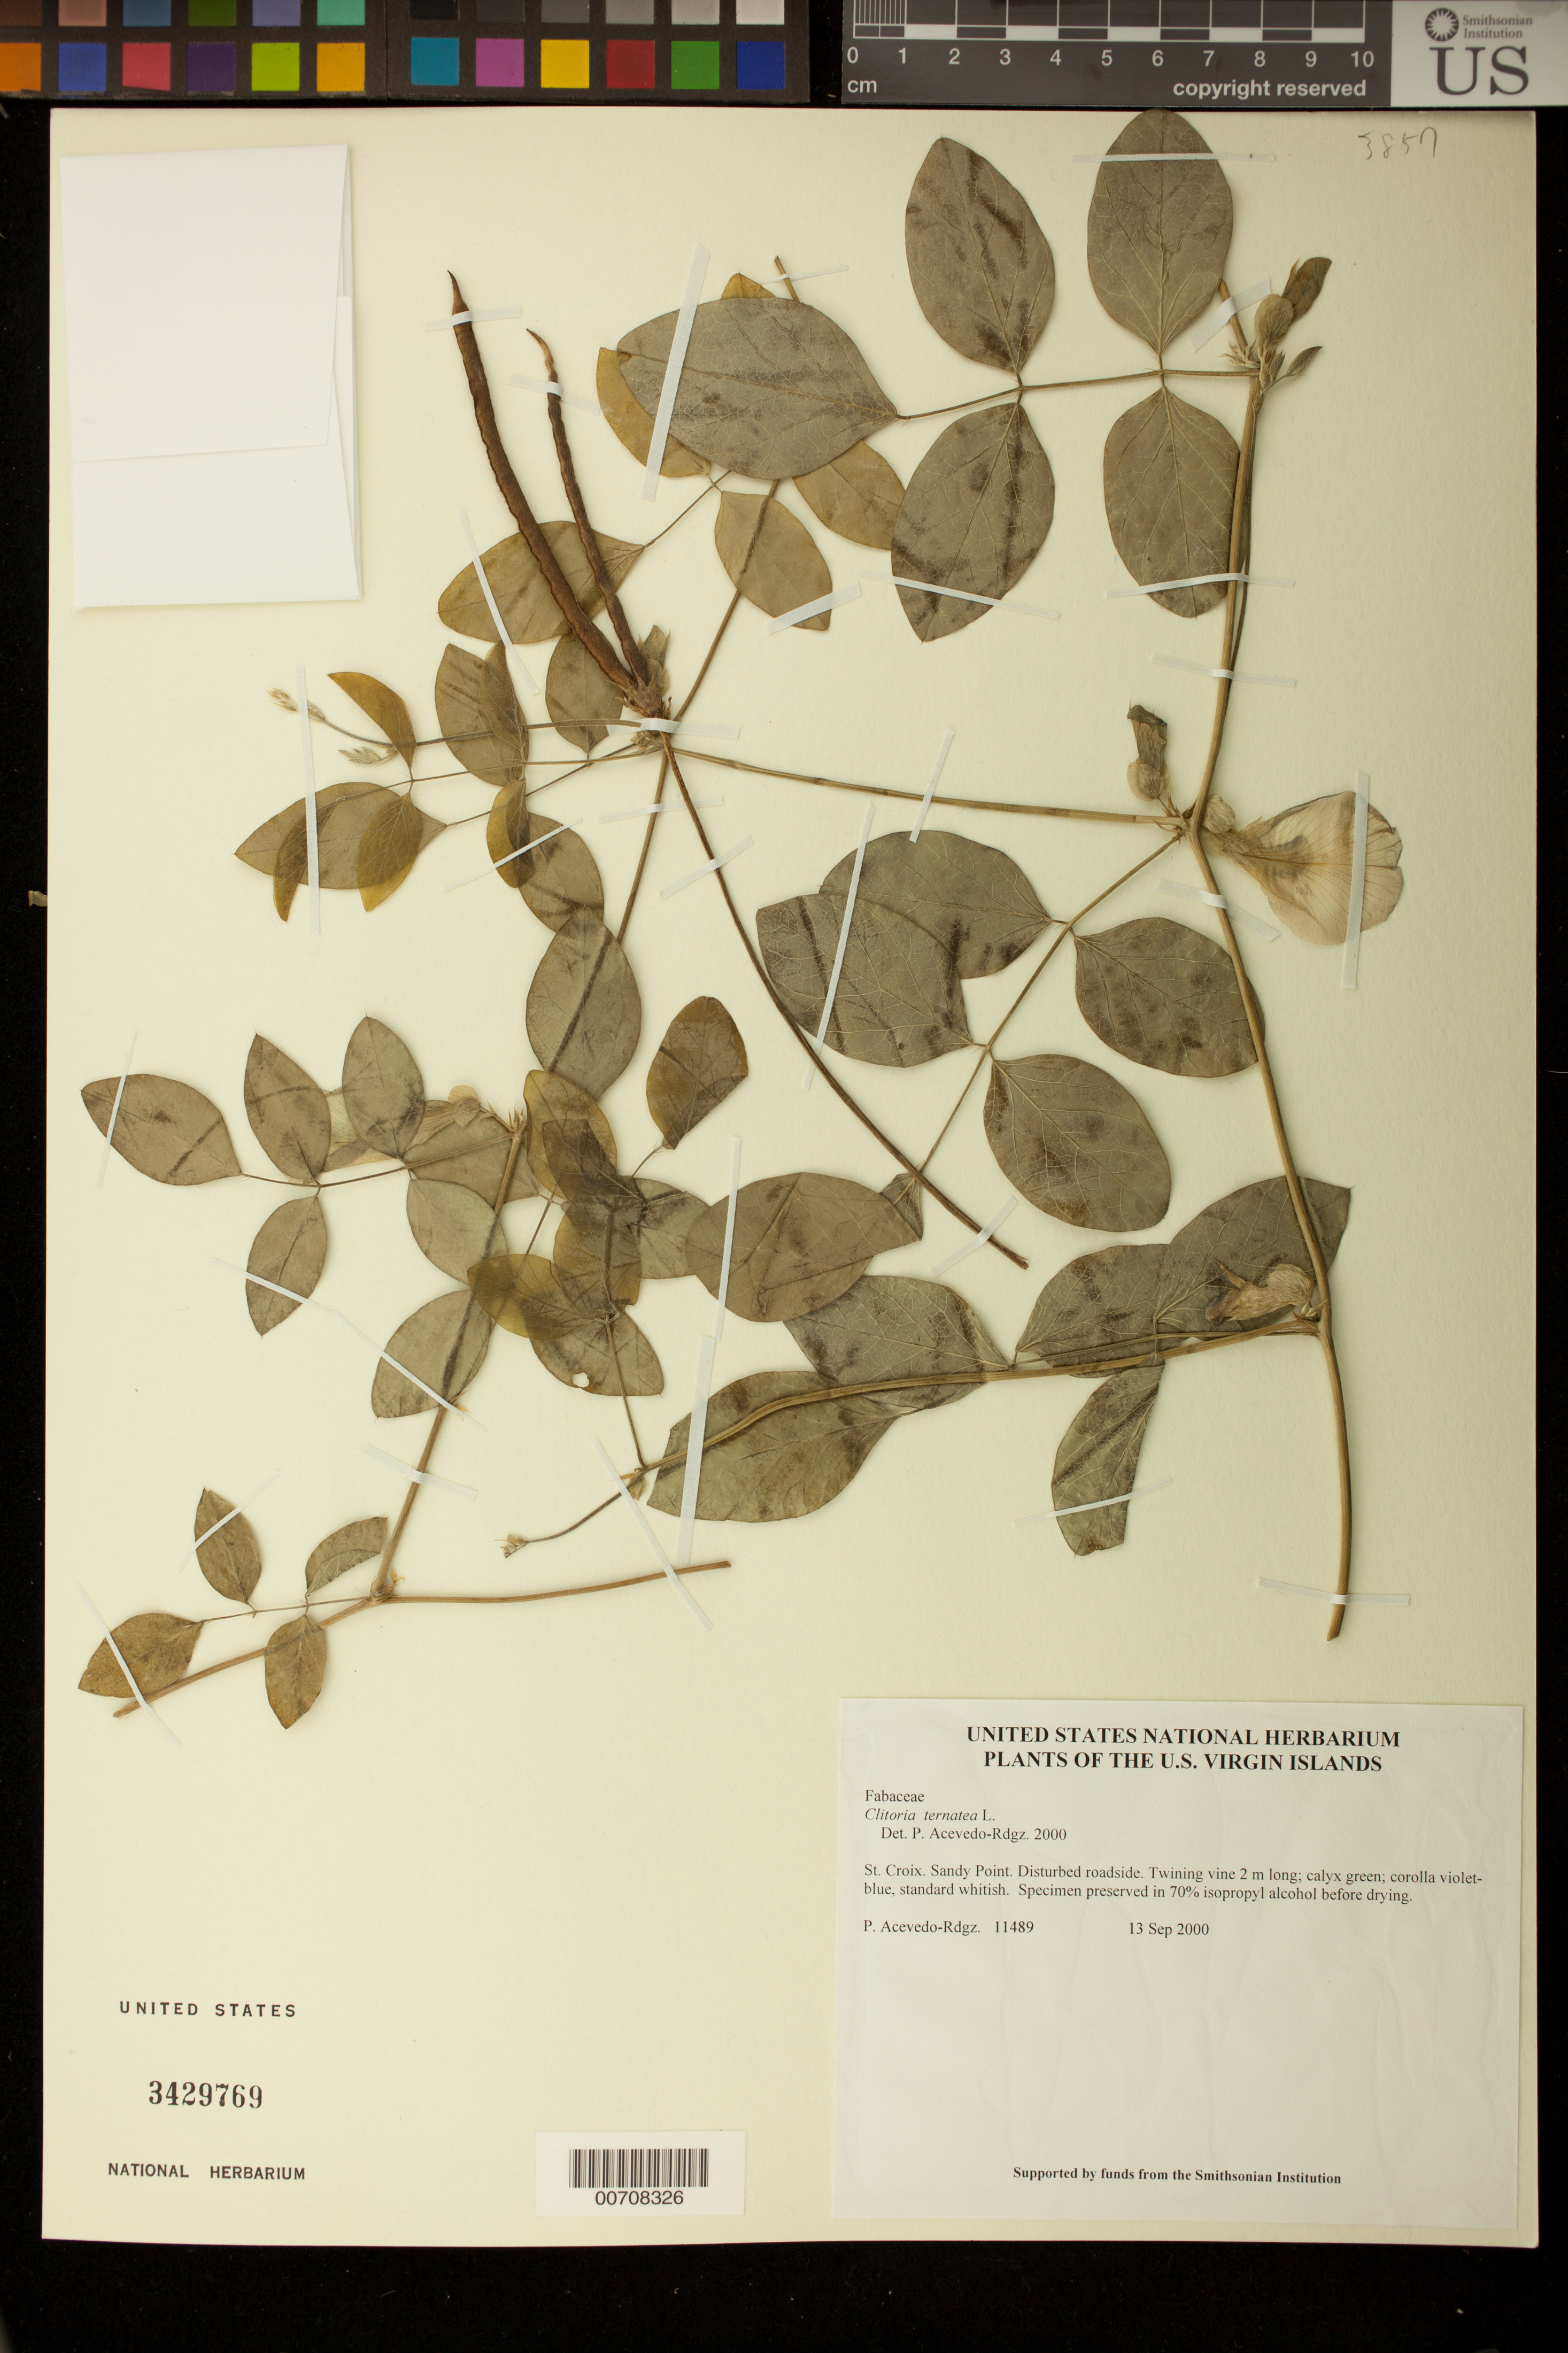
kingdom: Plantae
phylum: Tracheophyta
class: Magnoliopsida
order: Fabales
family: Fabaceae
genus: Clitoria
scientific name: Clitoria ternatea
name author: L.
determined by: Acevedo-Rodríguez, P., (BOT), Smithsonian Institution - National Museum of Natural History (UNITED STATES)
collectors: P. Acevedo-Rodr.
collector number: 11489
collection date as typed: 13 Sep 2000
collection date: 2000-09-13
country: U.S. Virgin Islands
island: St. Croix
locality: Sandy Point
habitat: Disturbed roadside.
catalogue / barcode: US 3429769